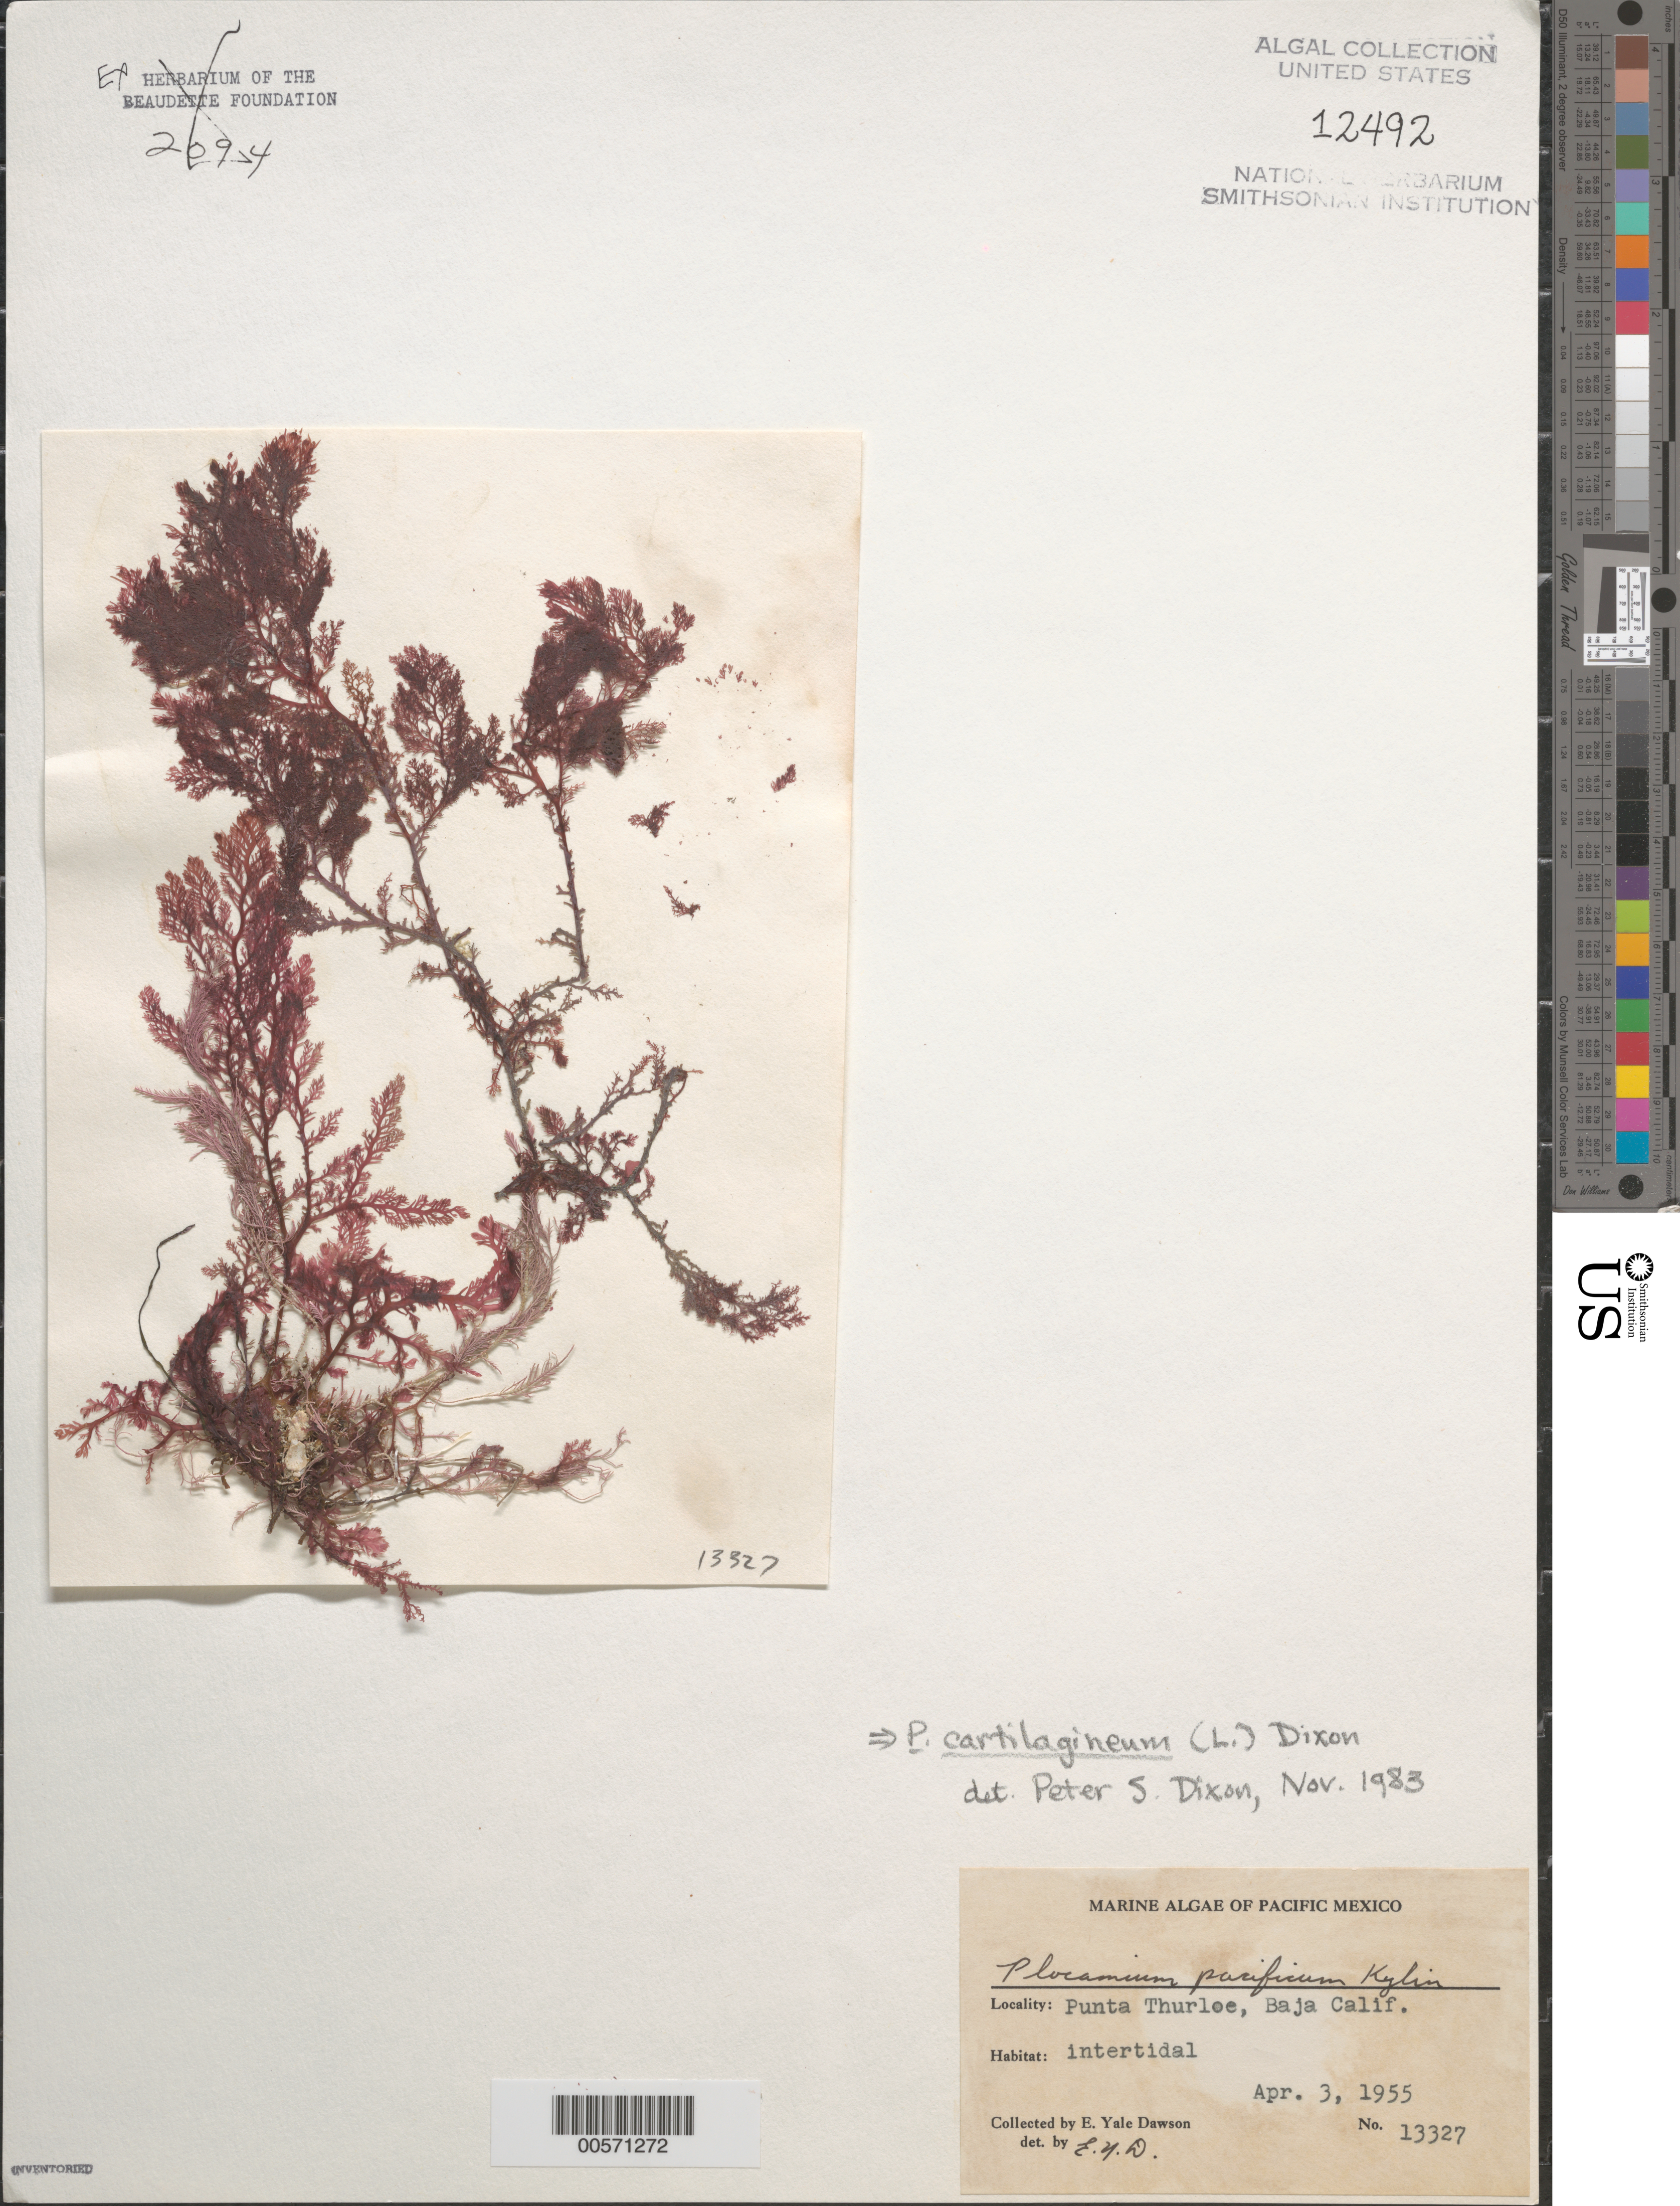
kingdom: Plantae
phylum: Rhodophyta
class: Florideophyceae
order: Plocamiales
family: Plocamiaceae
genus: Plocamium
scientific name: Plocamium cartilagineum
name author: (L.) P.S. Dixon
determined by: Dixon, P. S.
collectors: E. Y. Dawson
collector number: EYD 13327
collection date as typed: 03 Apr 1955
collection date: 1955-04-03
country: Mexico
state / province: Baja California Sur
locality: Punta Thurloe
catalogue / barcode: US 12492